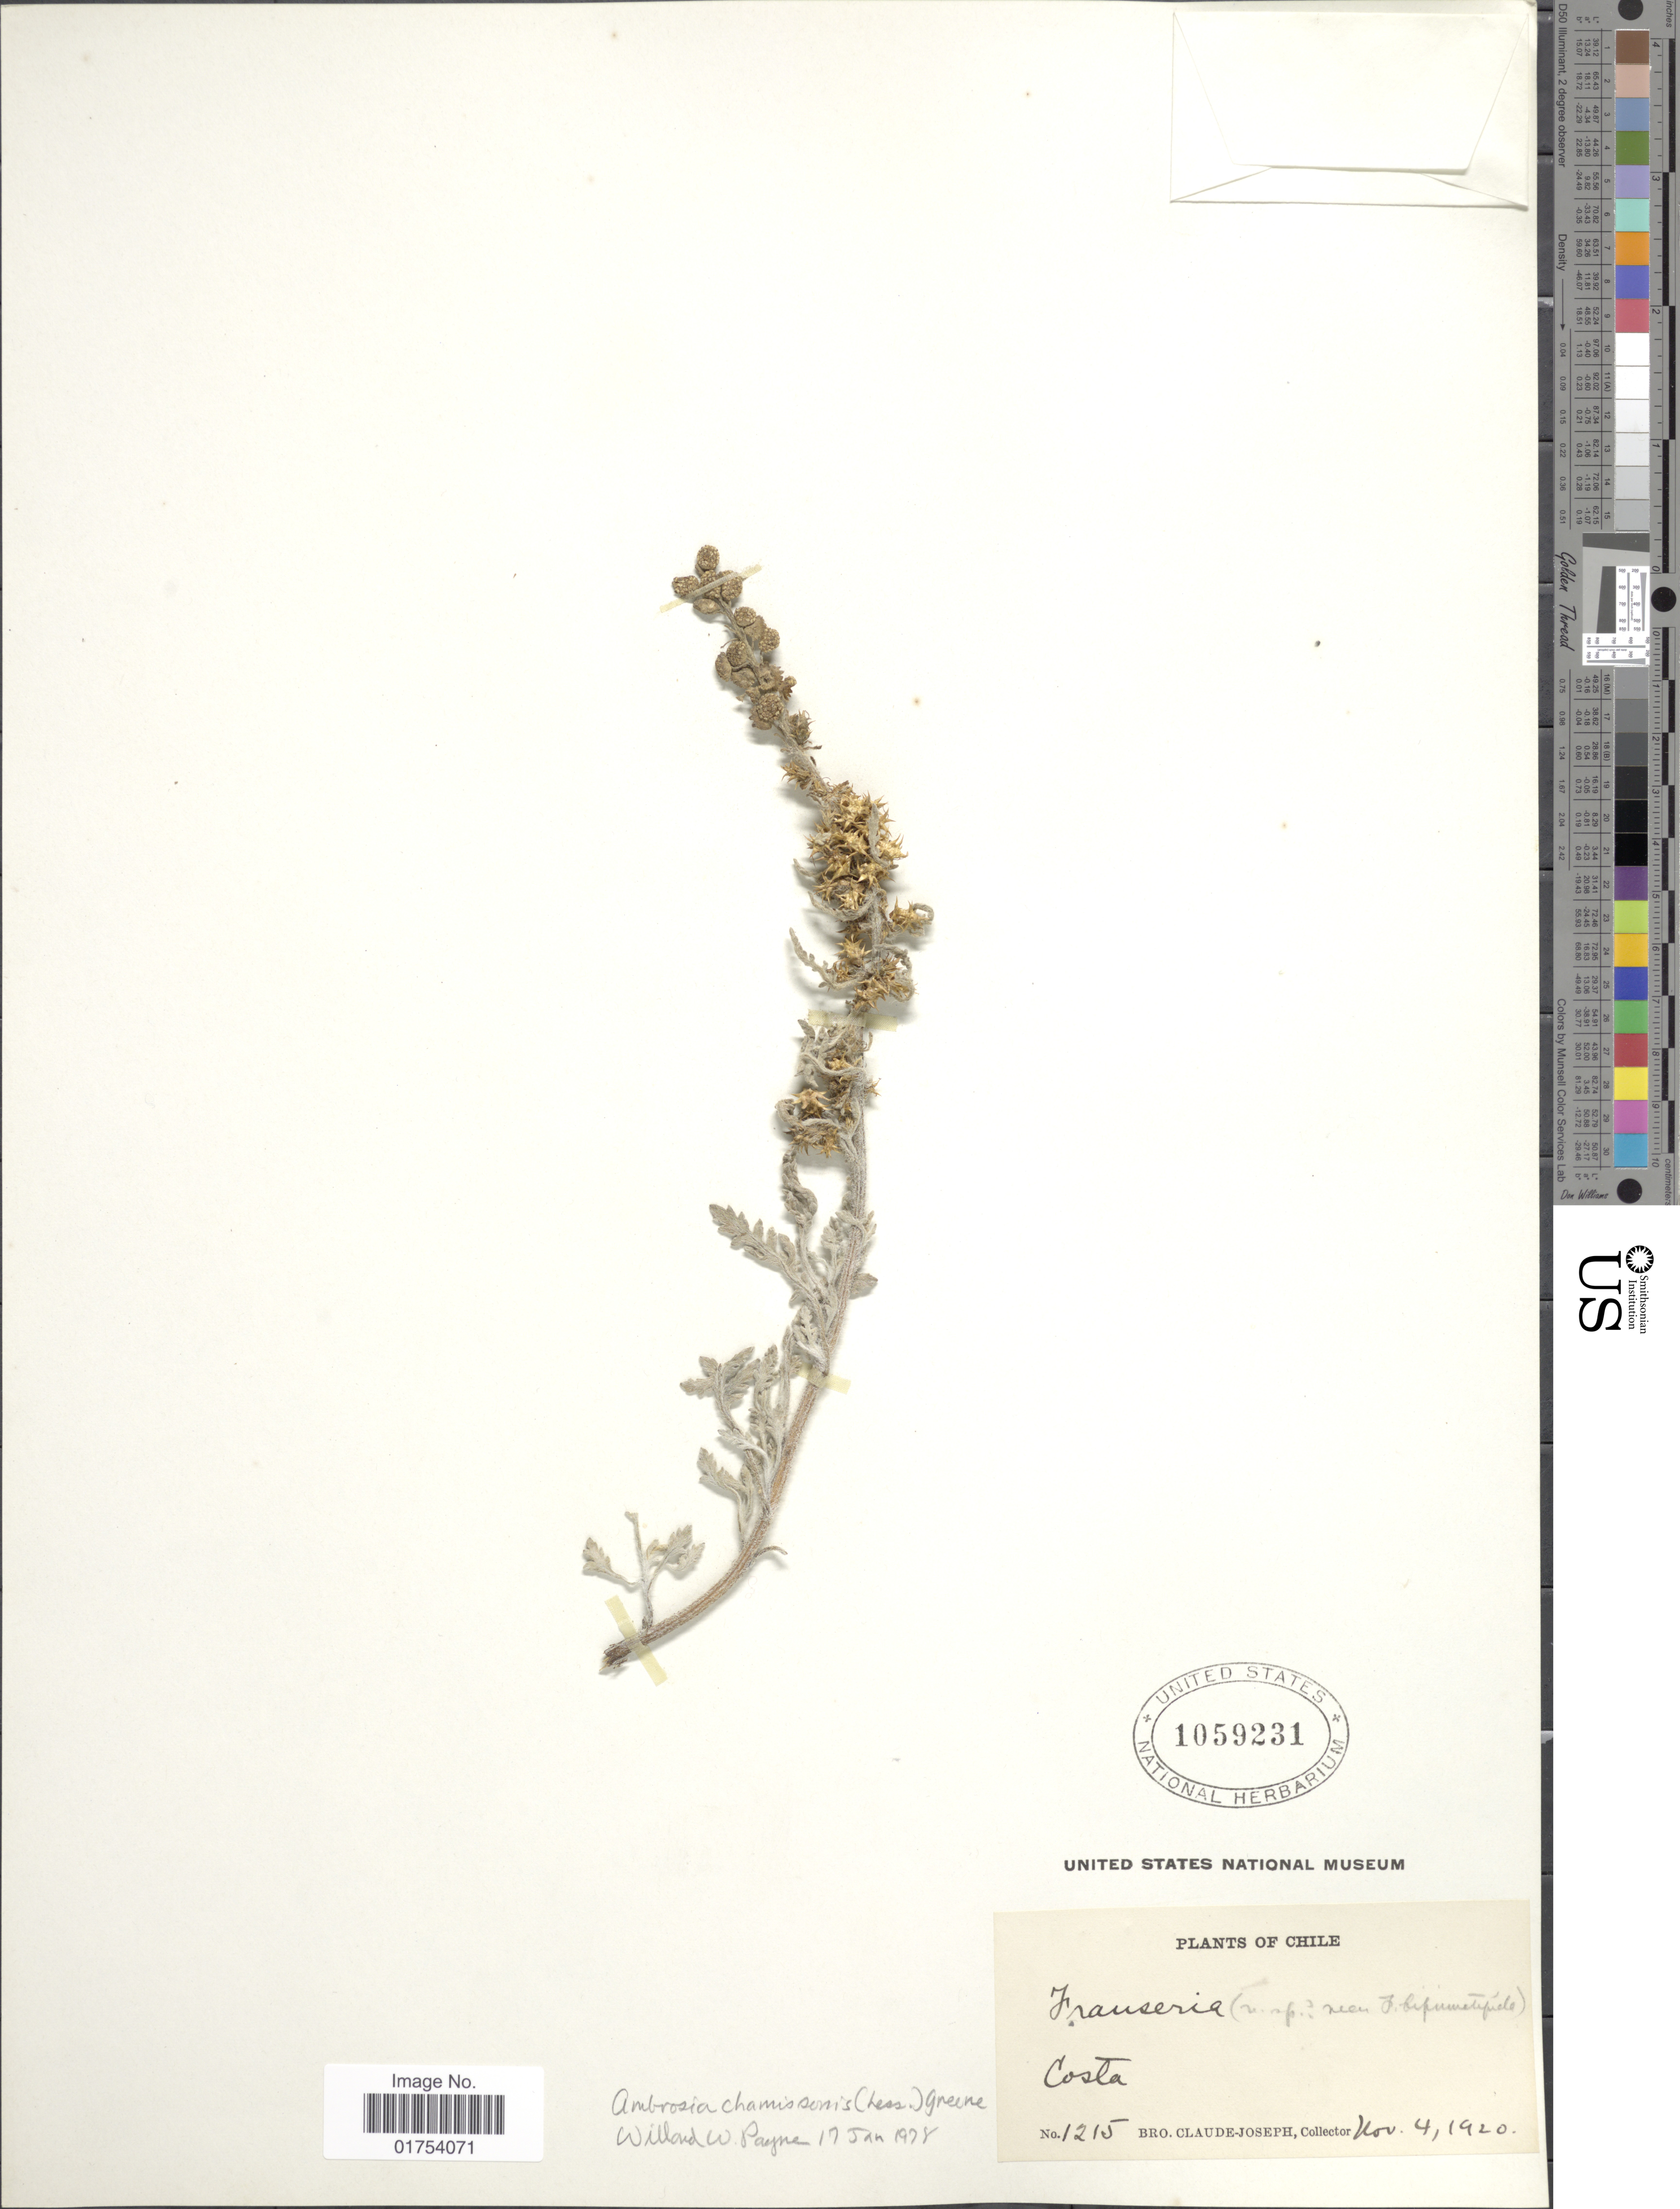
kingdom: Plantae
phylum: Tracheophyta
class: Magnoliopsida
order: Asterales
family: Asteraceae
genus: Ambrosia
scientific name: Ambrosia chamissonis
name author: (Less.) Greene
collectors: Bro. Claude-Joseph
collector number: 1215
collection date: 1920-11-04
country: Chile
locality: Costa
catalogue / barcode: US 1059231